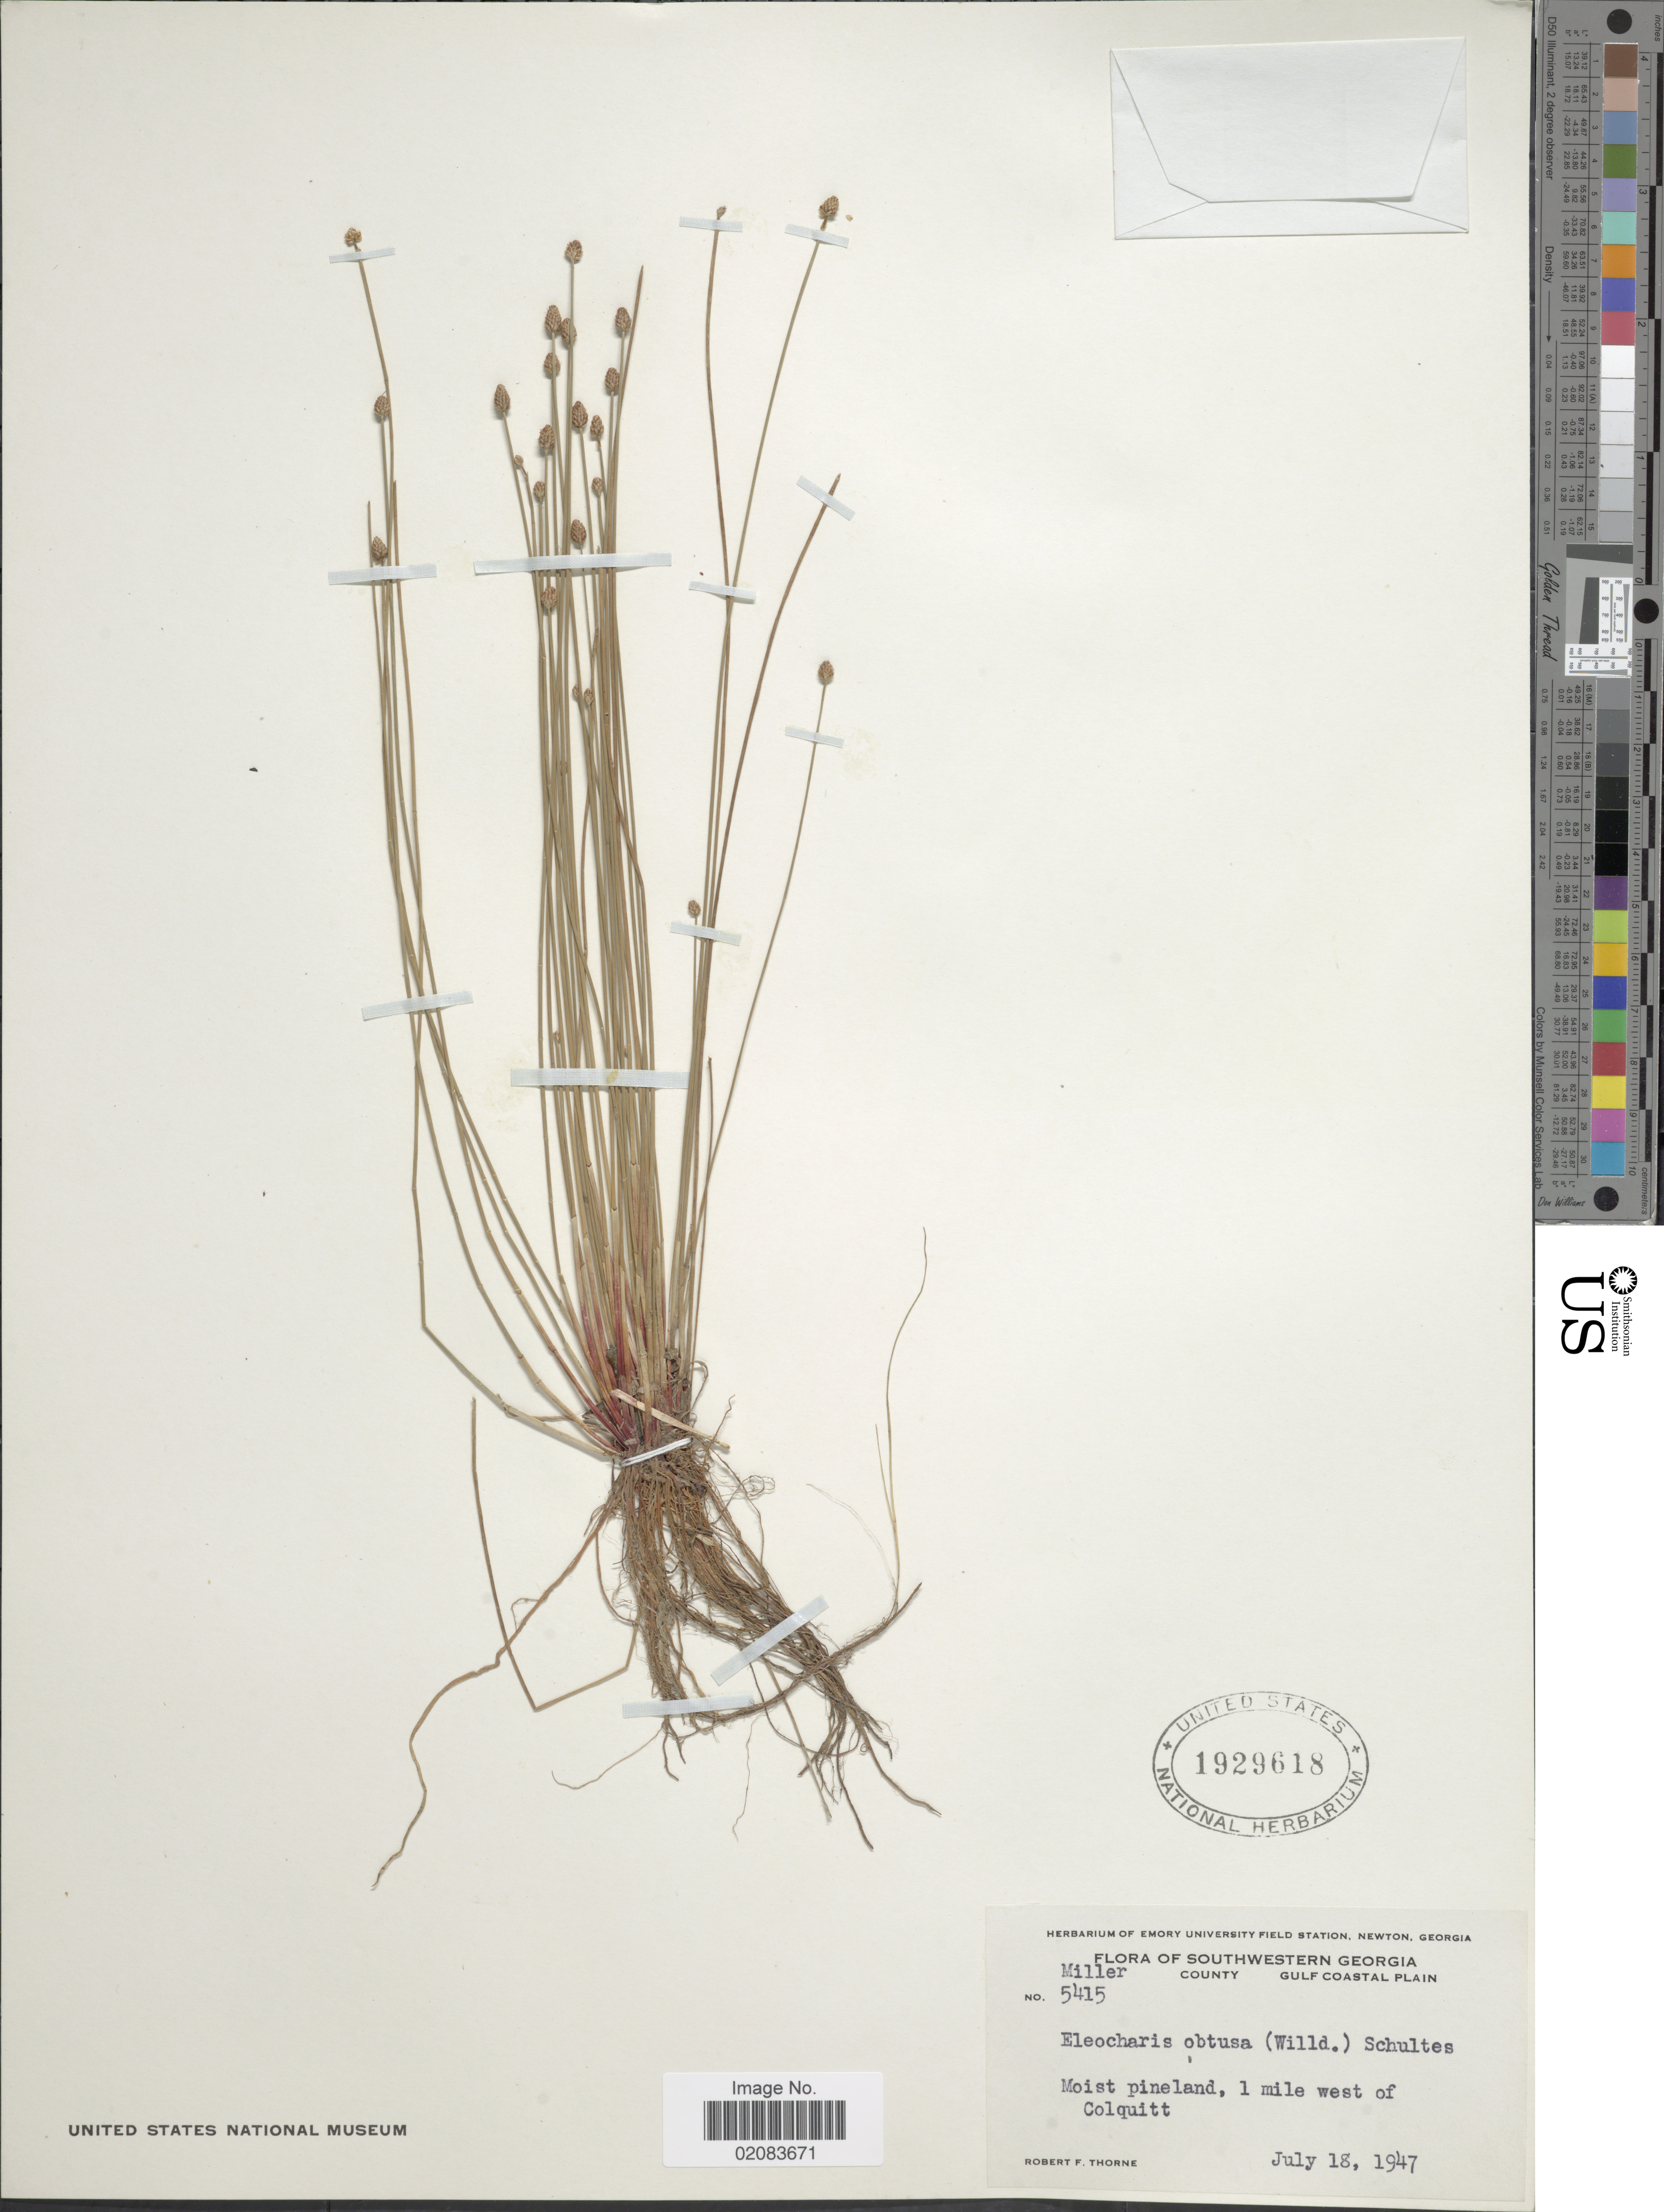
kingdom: Plantae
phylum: Tracheophyta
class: Liliopsida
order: Poales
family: Cyperaceae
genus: Eleocharis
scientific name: Eleocharis obtusa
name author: (Willd.) Schult.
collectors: R. F. Thorne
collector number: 5415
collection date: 1947-07-18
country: United States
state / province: Georgia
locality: Southwestern Georgia, Miller County, Gulf Coastal Plain, moist pineland, 1 mile west of Colquitt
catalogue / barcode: US 1929618